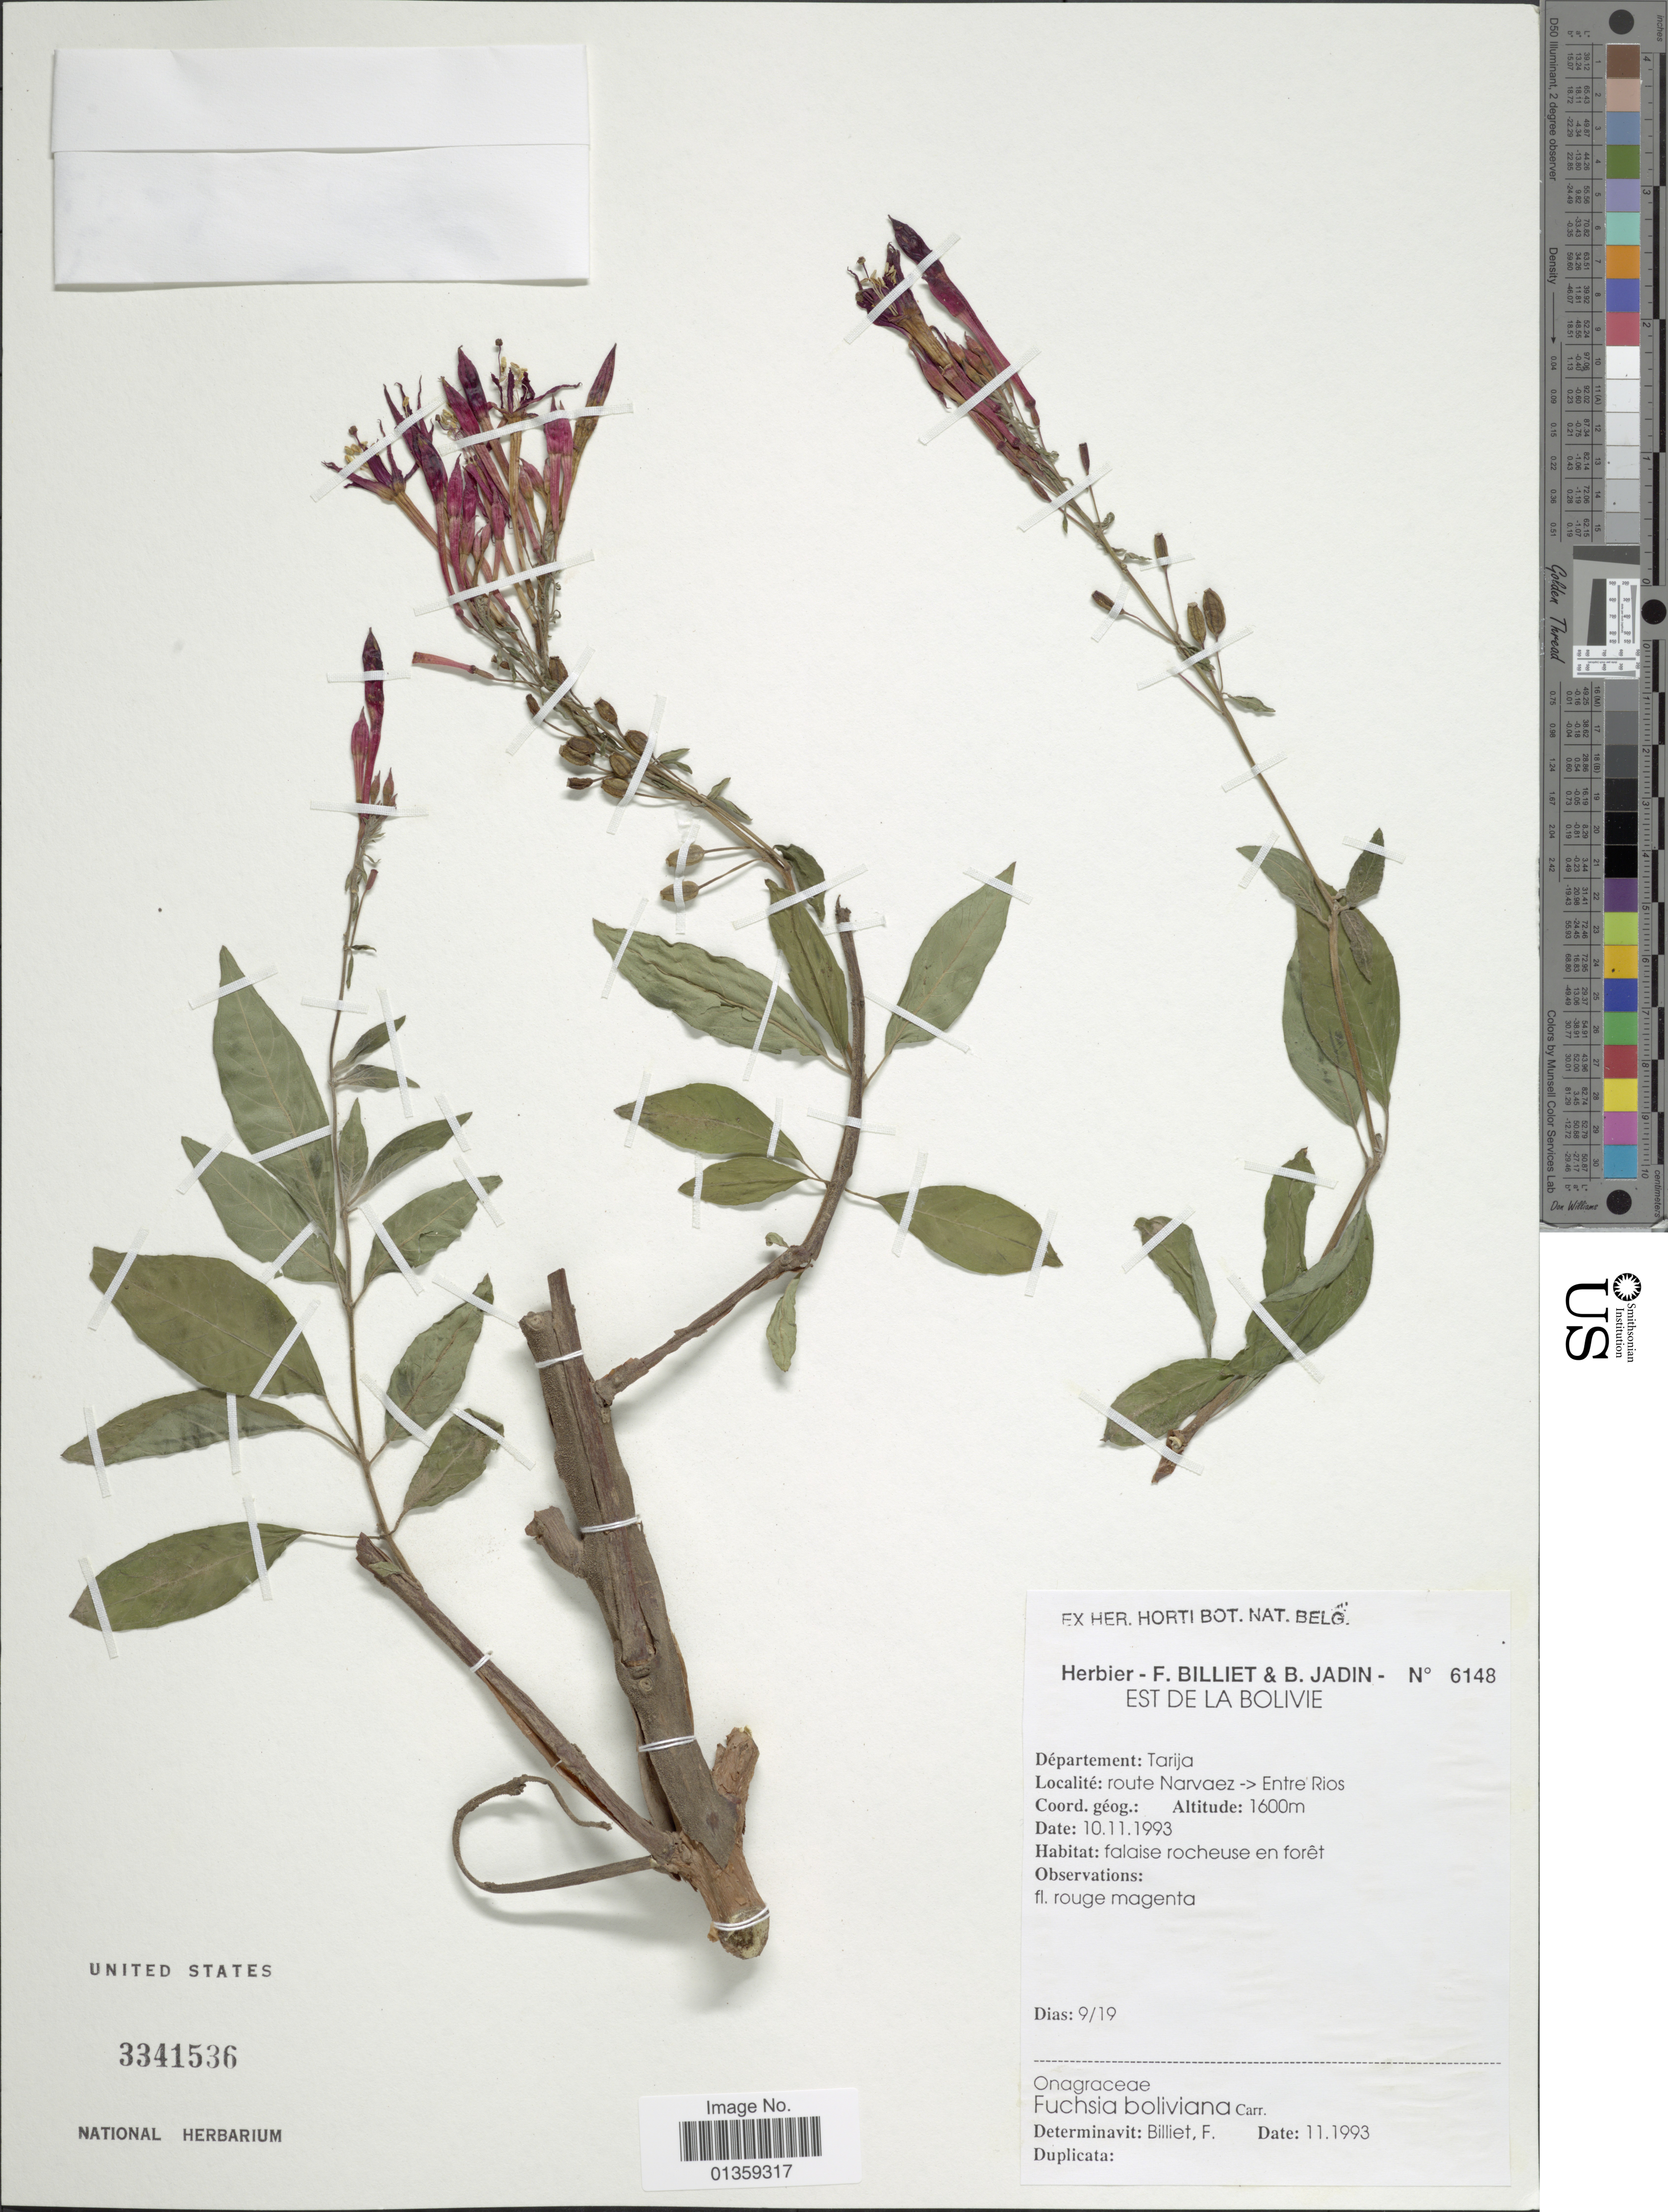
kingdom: Plantae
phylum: Tracheophyta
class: Magnoliopsida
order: Myrtales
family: Onagraceae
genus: Fuchsia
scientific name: Fuchsia boliviana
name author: Carrière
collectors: ex herb. F. Billiet & B. Jadin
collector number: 6148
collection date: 1993-11-10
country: Bolivia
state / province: Tarija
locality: Route Narvaez -> Entre Rios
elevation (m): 1600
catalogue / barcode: US 3341536